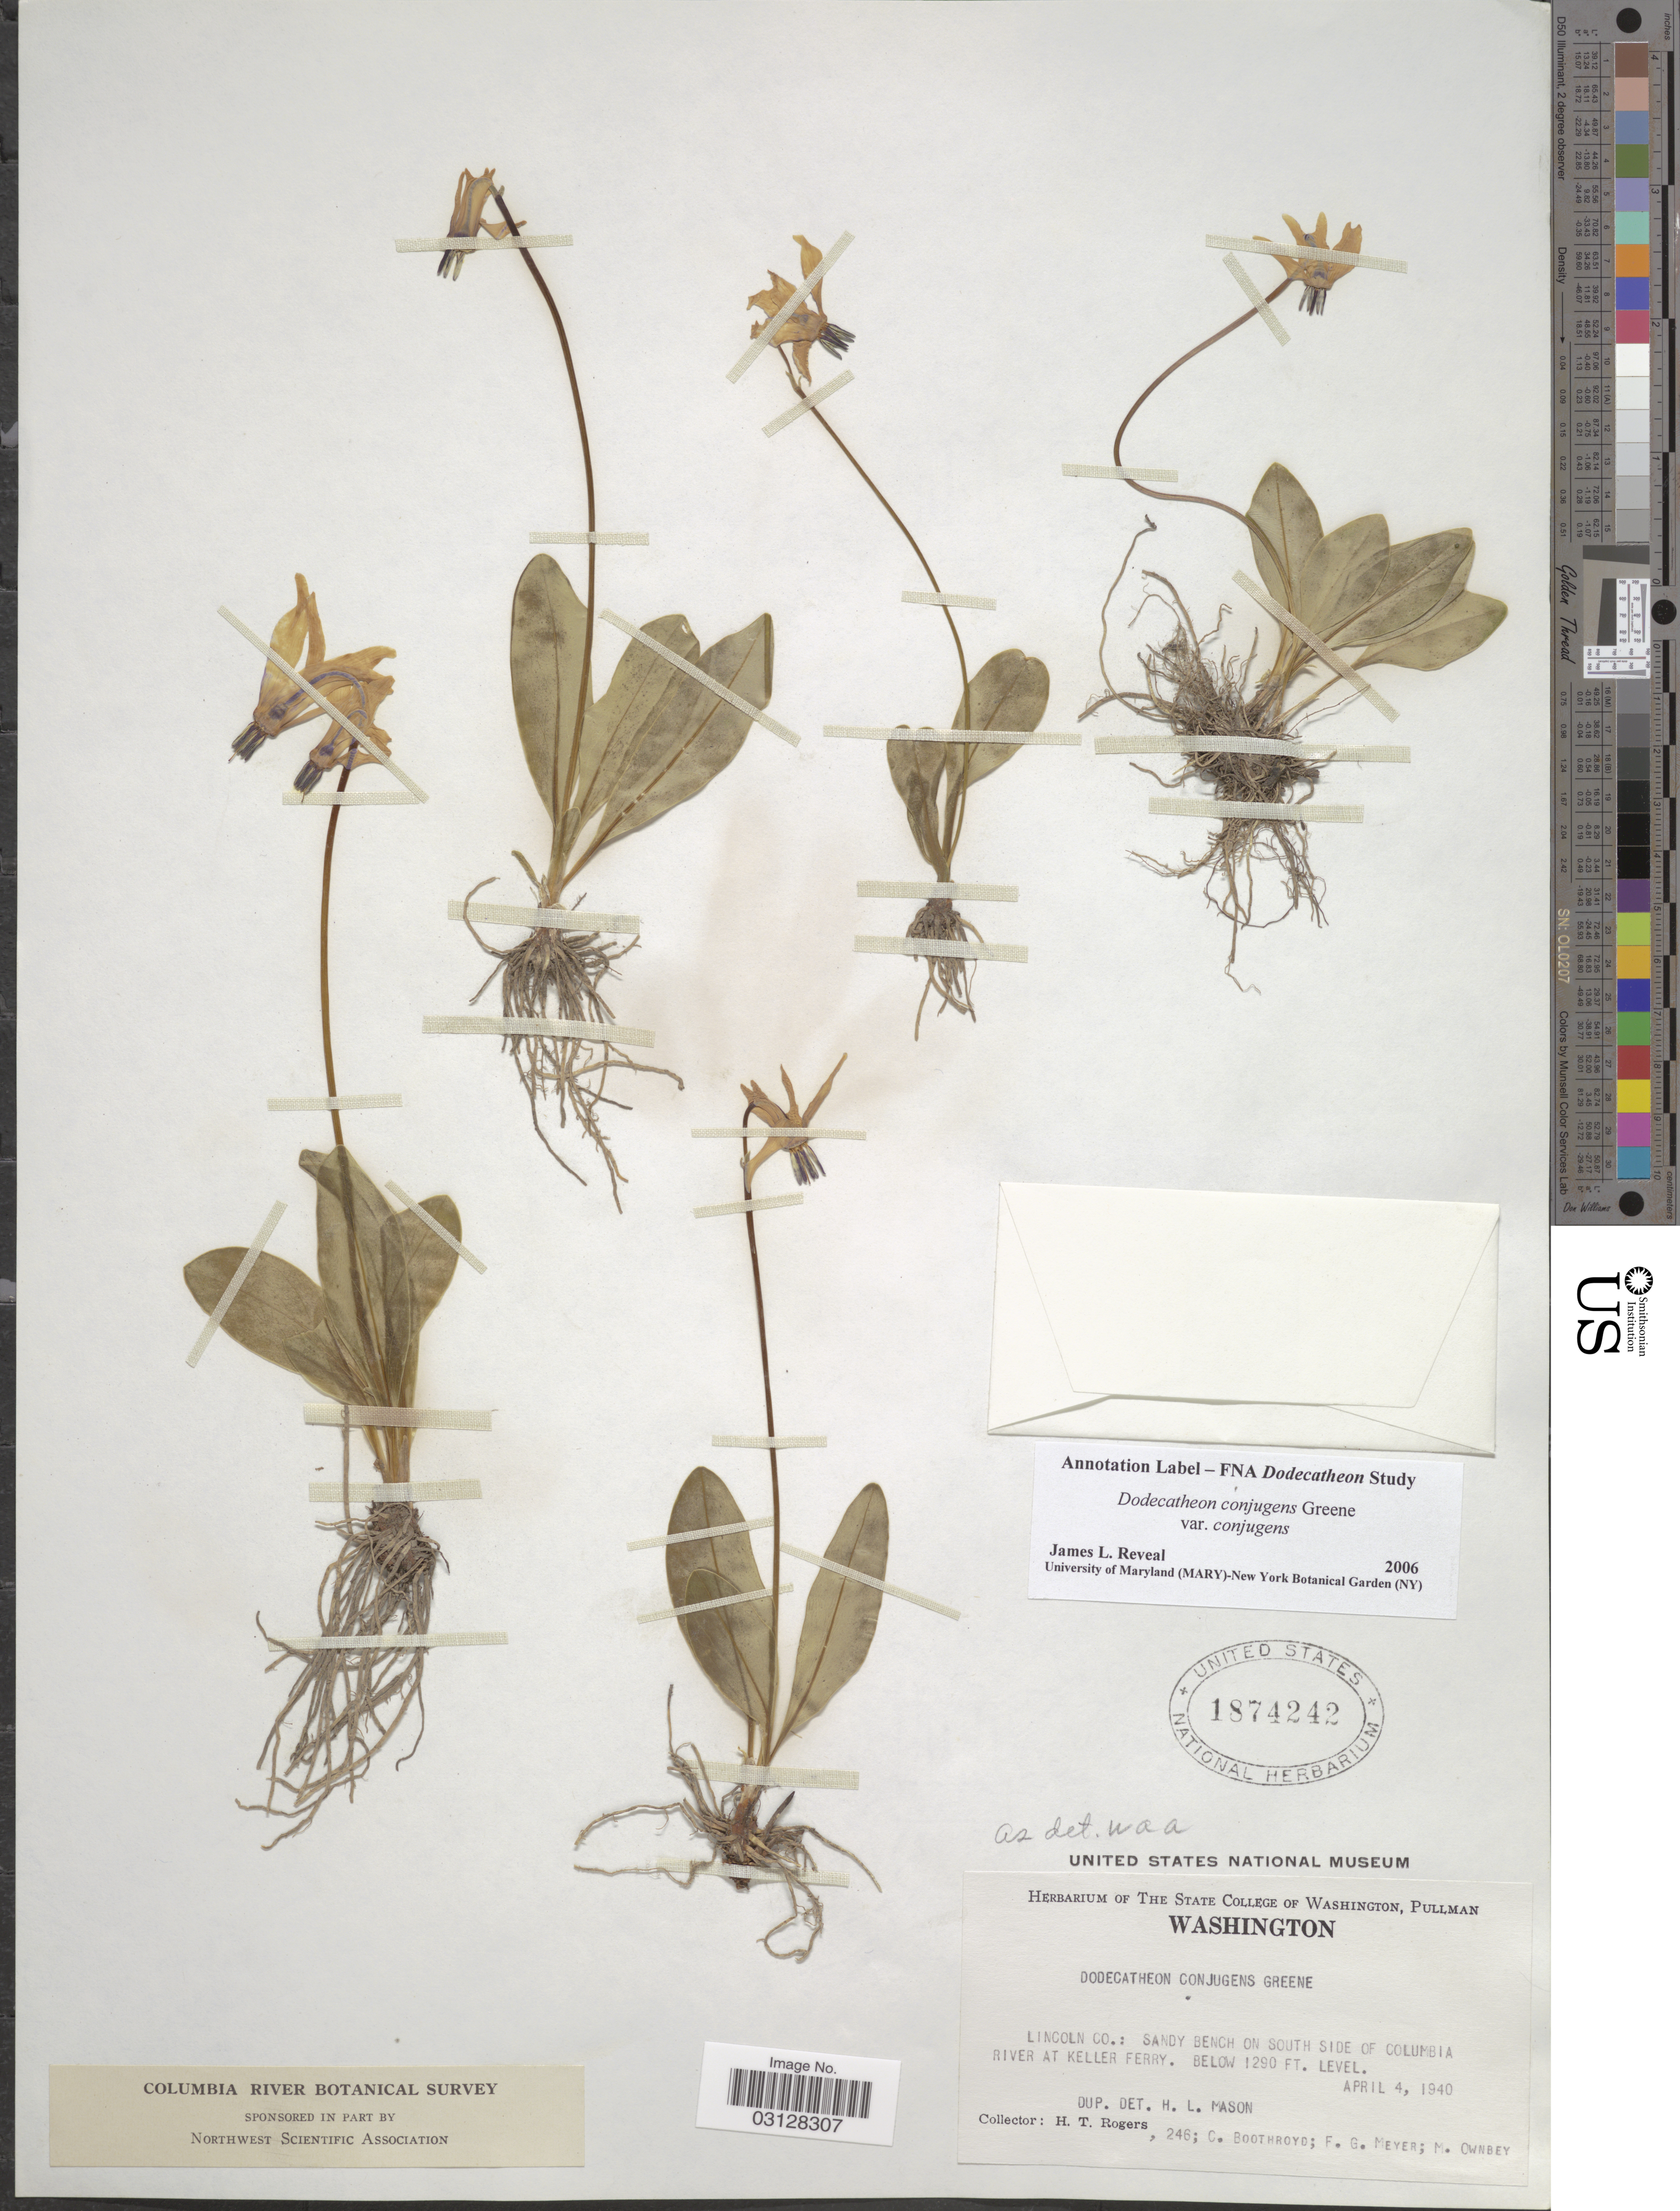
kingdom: Plantae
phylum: Tracheophyta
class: Magnoliopsida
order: Ericales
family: Primulaceae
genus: Dodecatheon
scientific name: Dodecatheon conjugens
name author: Greene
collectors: H. Rogers, C. Boothroyd, F. G. Meyer & M. Ownbey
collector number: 246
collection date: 1940-04-04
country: United States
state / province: Washington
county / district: Lincoln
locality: Lincoln Co.: sandy beach on south side of Columbia River at Keller Ferry.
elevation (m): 393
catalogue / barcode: US 1874242